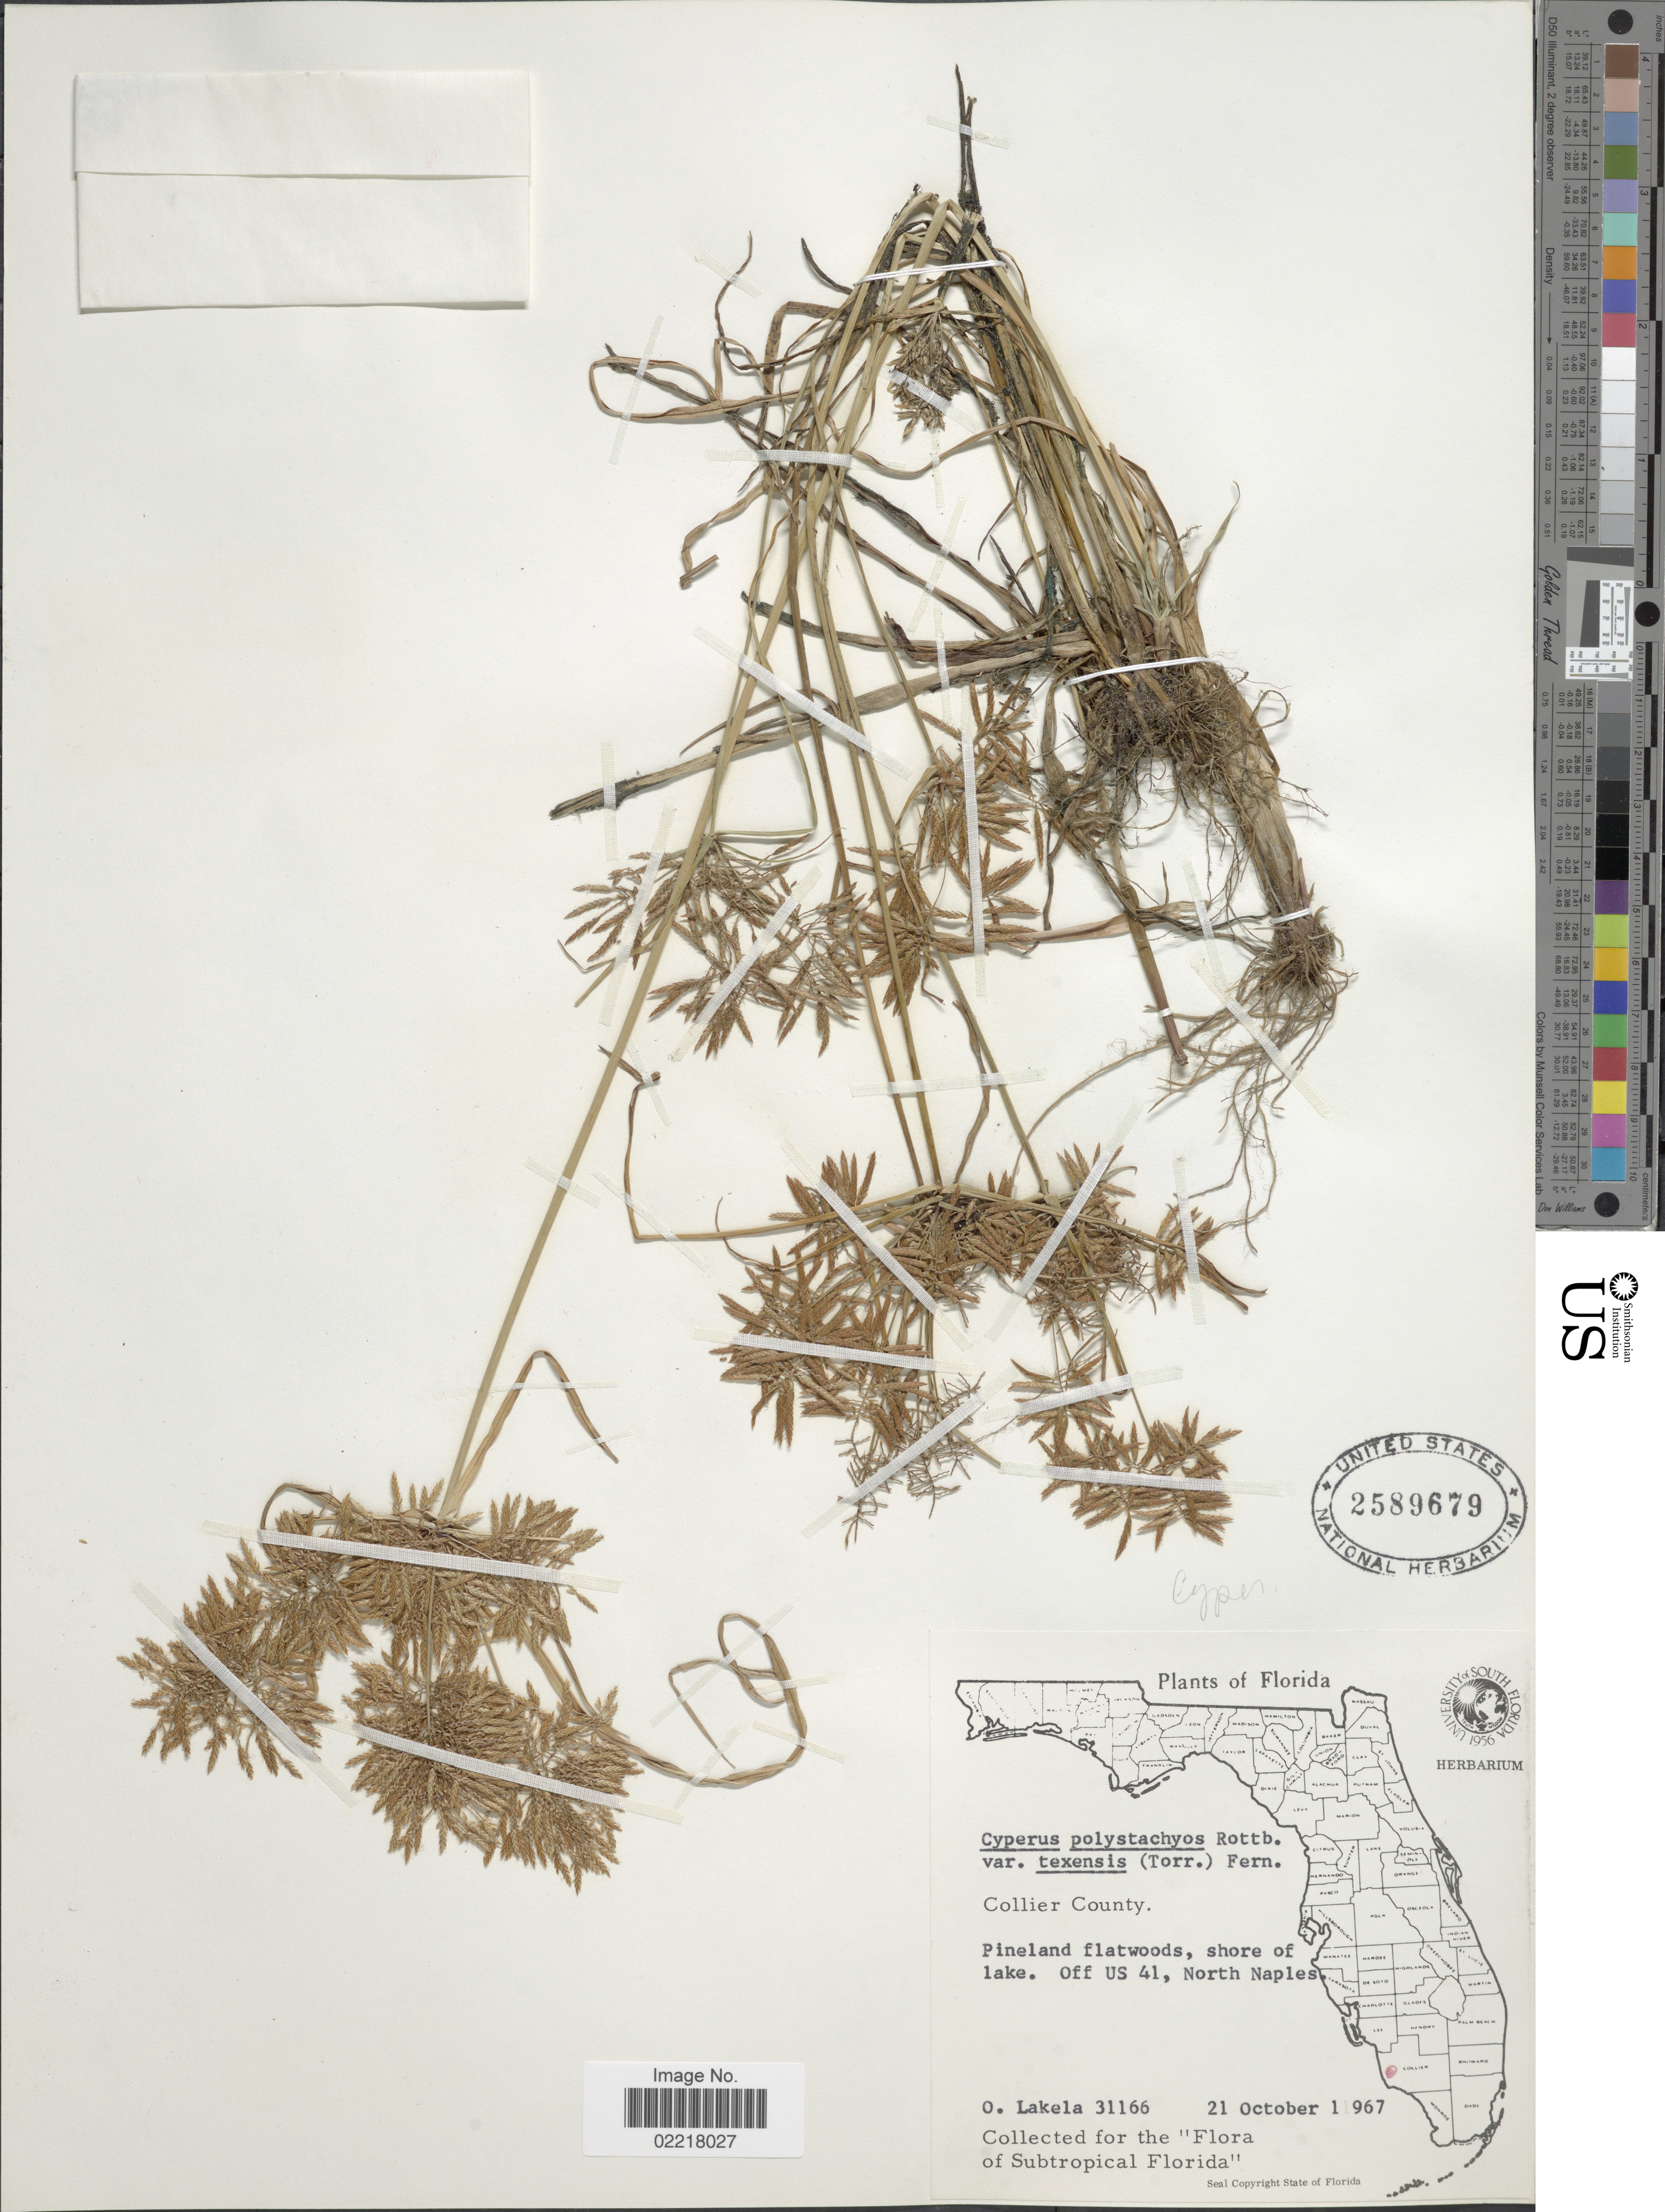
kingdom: Plantae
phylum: Tracheophyta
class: Liliopsida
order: Poales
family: Cyperaceae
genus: Cyperus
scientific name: Cyperus polystachyos var. texensis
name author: (Torr.) Fernald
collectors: O. Lakela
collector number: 31166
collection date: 1967-10-21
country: United States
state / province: Florida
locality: Collier County. Pineland flatwoods, shore of lake. Off US 41, North Naples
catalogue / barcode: US 2589679